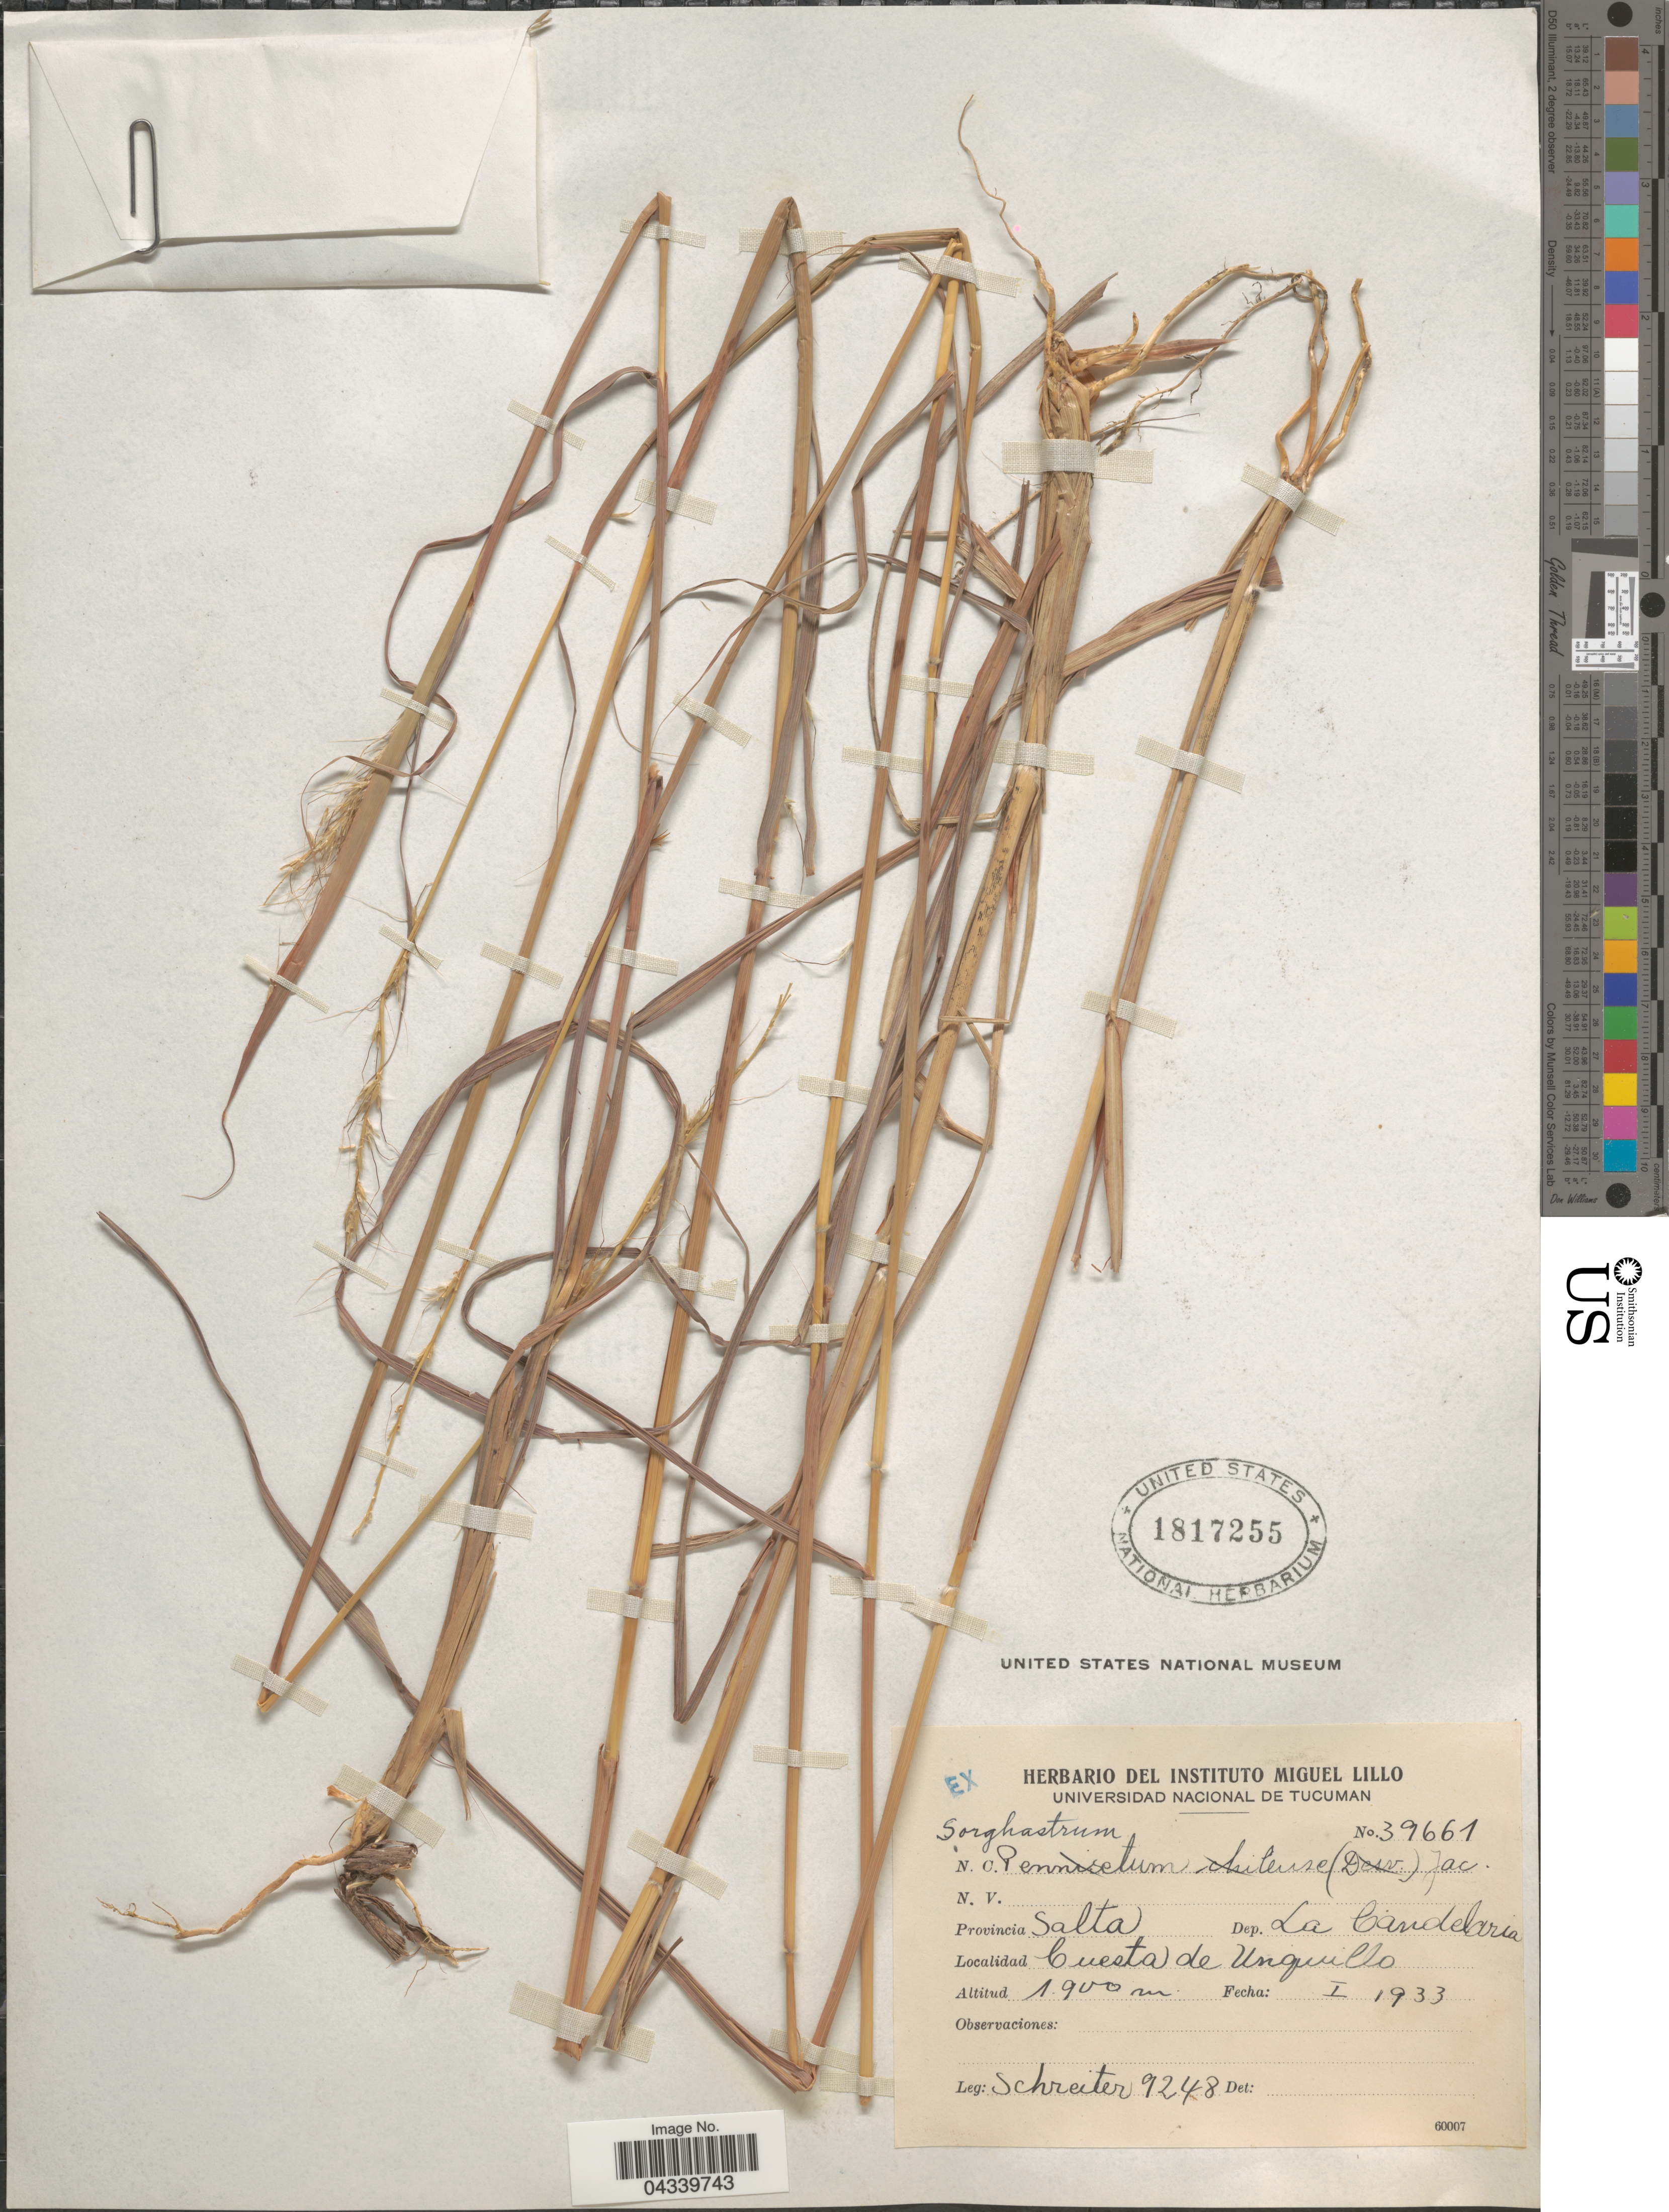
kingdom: Plantae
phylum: Tracheophyta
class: Liliopsida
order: Poales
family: Poaceae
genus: Sorghastrum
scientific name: Sorghastrum stipoides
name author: (Kunth) Nash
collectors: -. Schreiter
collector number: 7248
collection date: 1933-01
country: Argentina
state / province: Salta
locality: Dep. La Candelaria. Cuesta de Unquillo.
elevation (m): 1900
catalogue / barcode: US 1817255